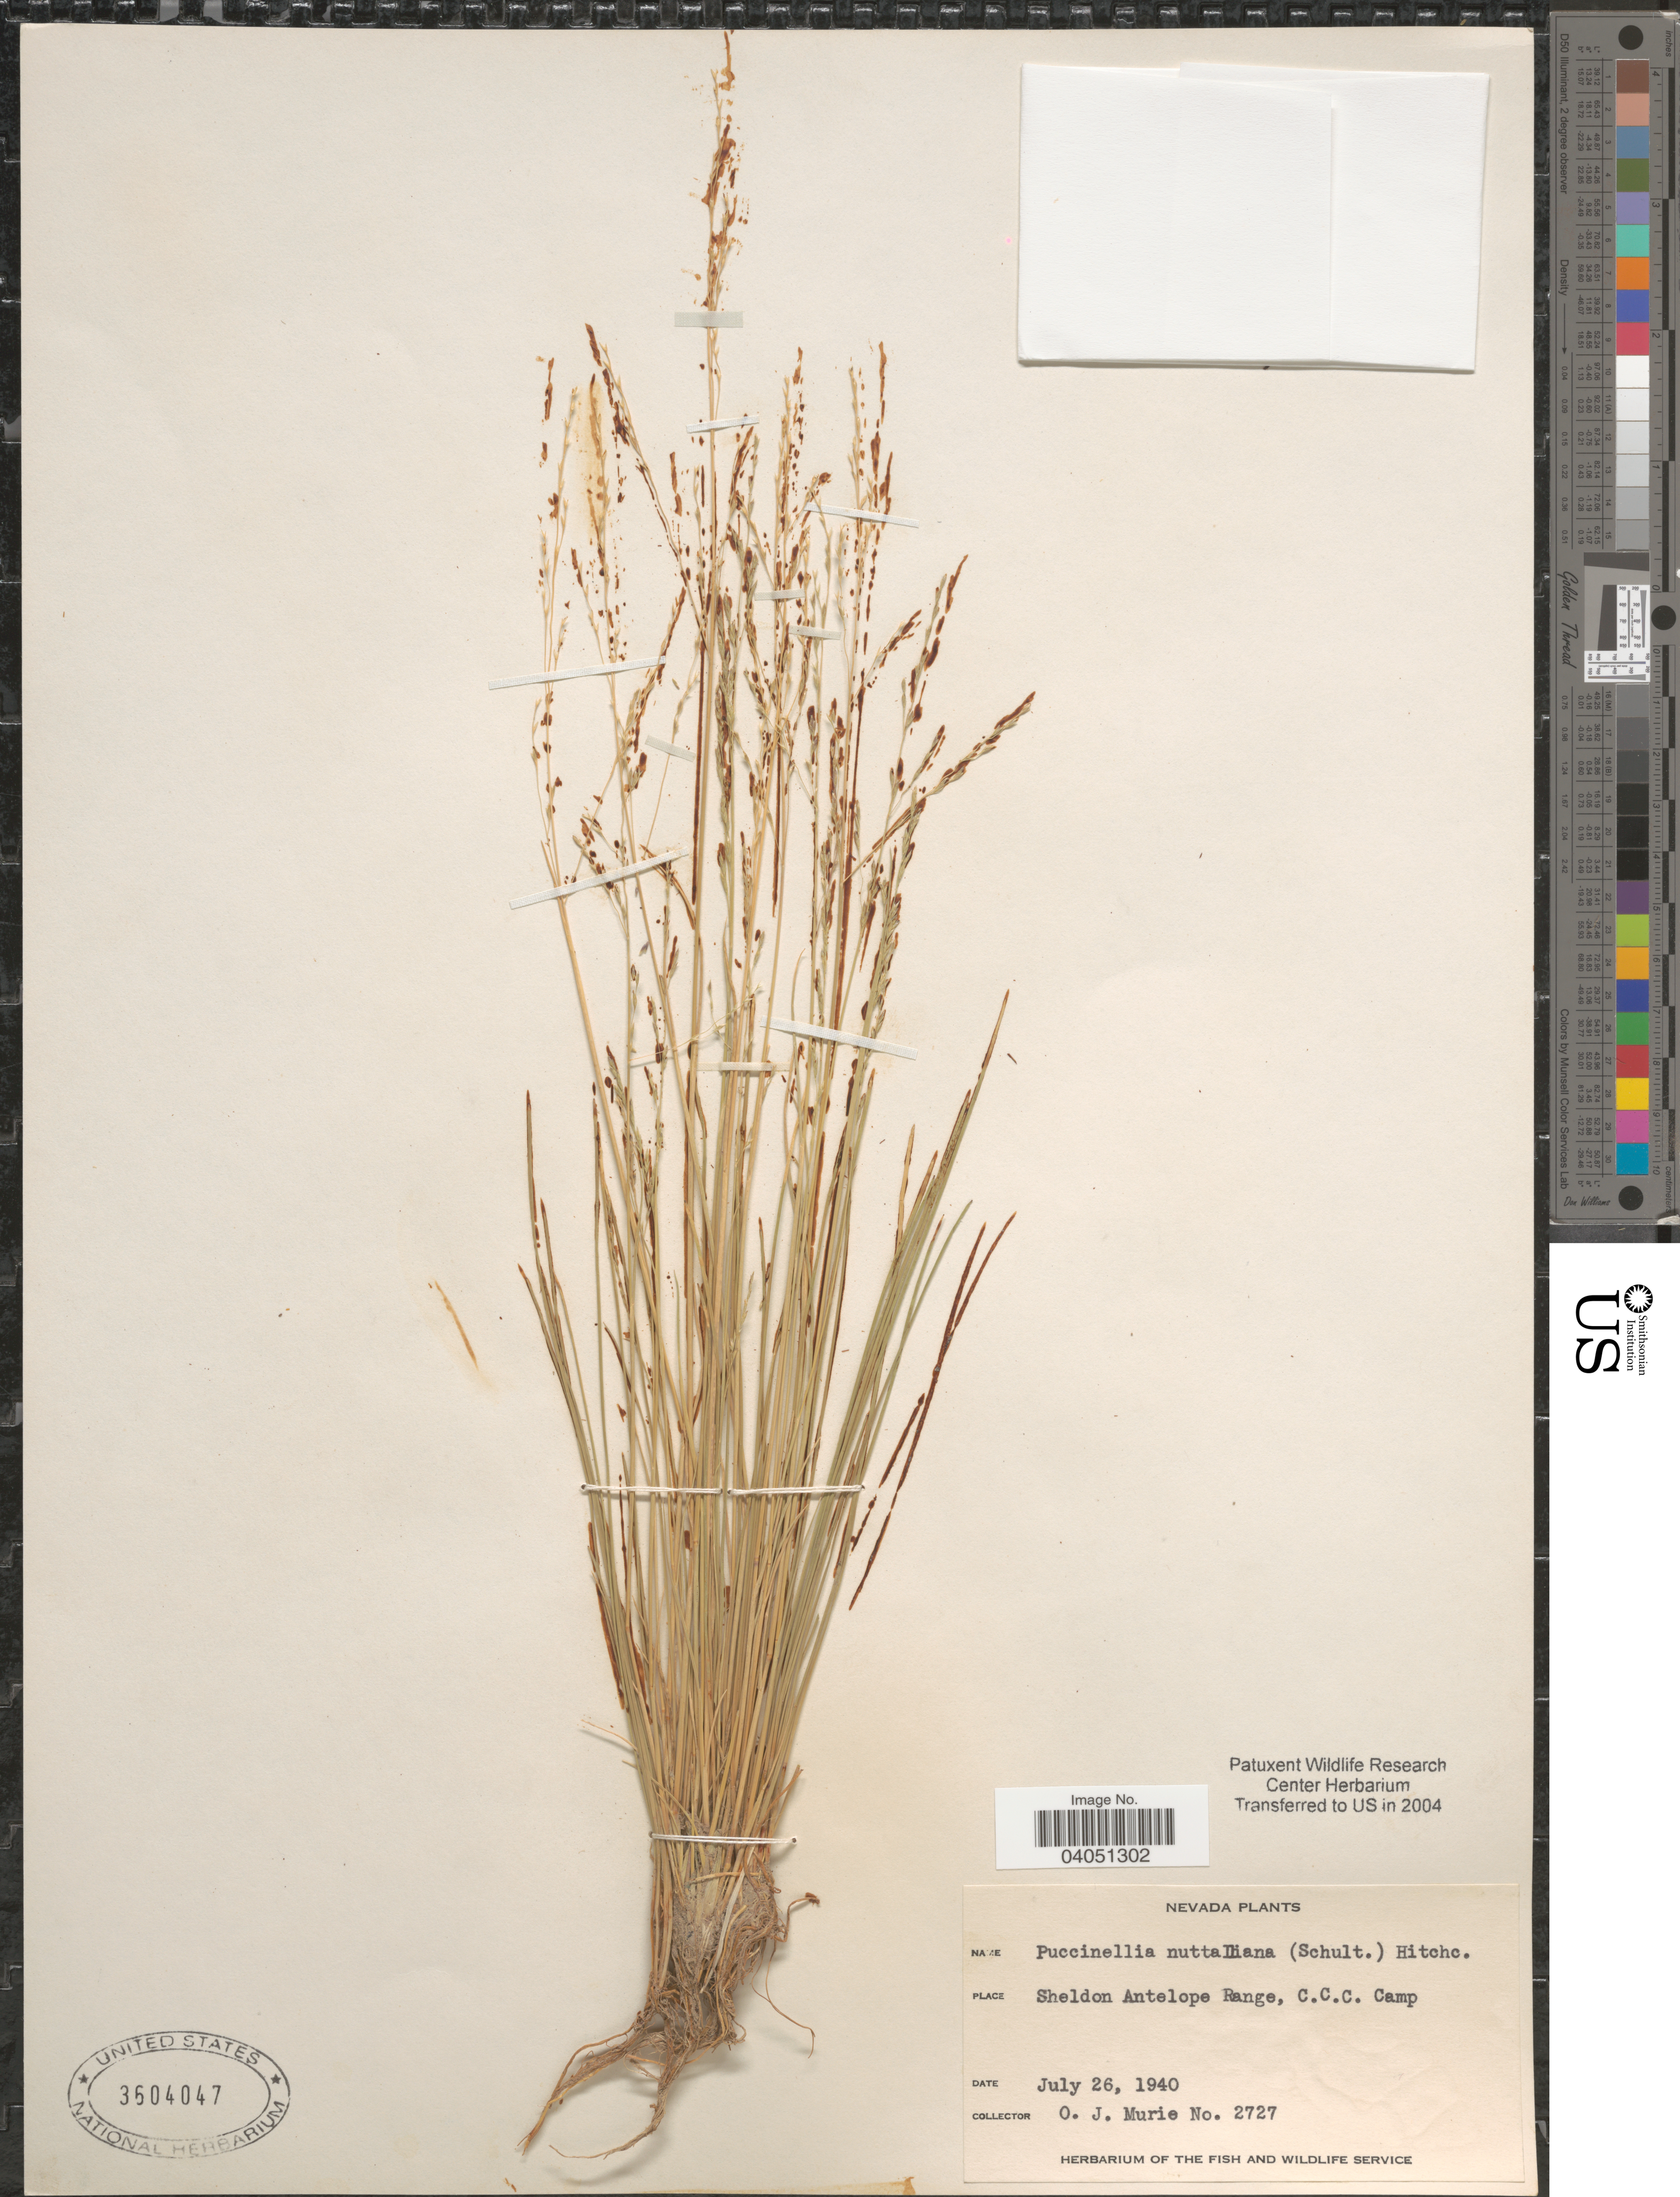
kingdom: Plantae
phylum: Tracheophyta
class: Liliopsida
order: Poales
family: Poaceae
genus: Puccinellia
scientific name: Puccinellia nuttalliana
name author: (Schult.) Hitchc.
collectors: O. Murie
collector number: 2727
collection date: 1940-07-26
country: United States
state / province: Nevada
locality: Sheldon Antelope Range, C. C. C. Camp.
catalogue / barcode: US 3604047